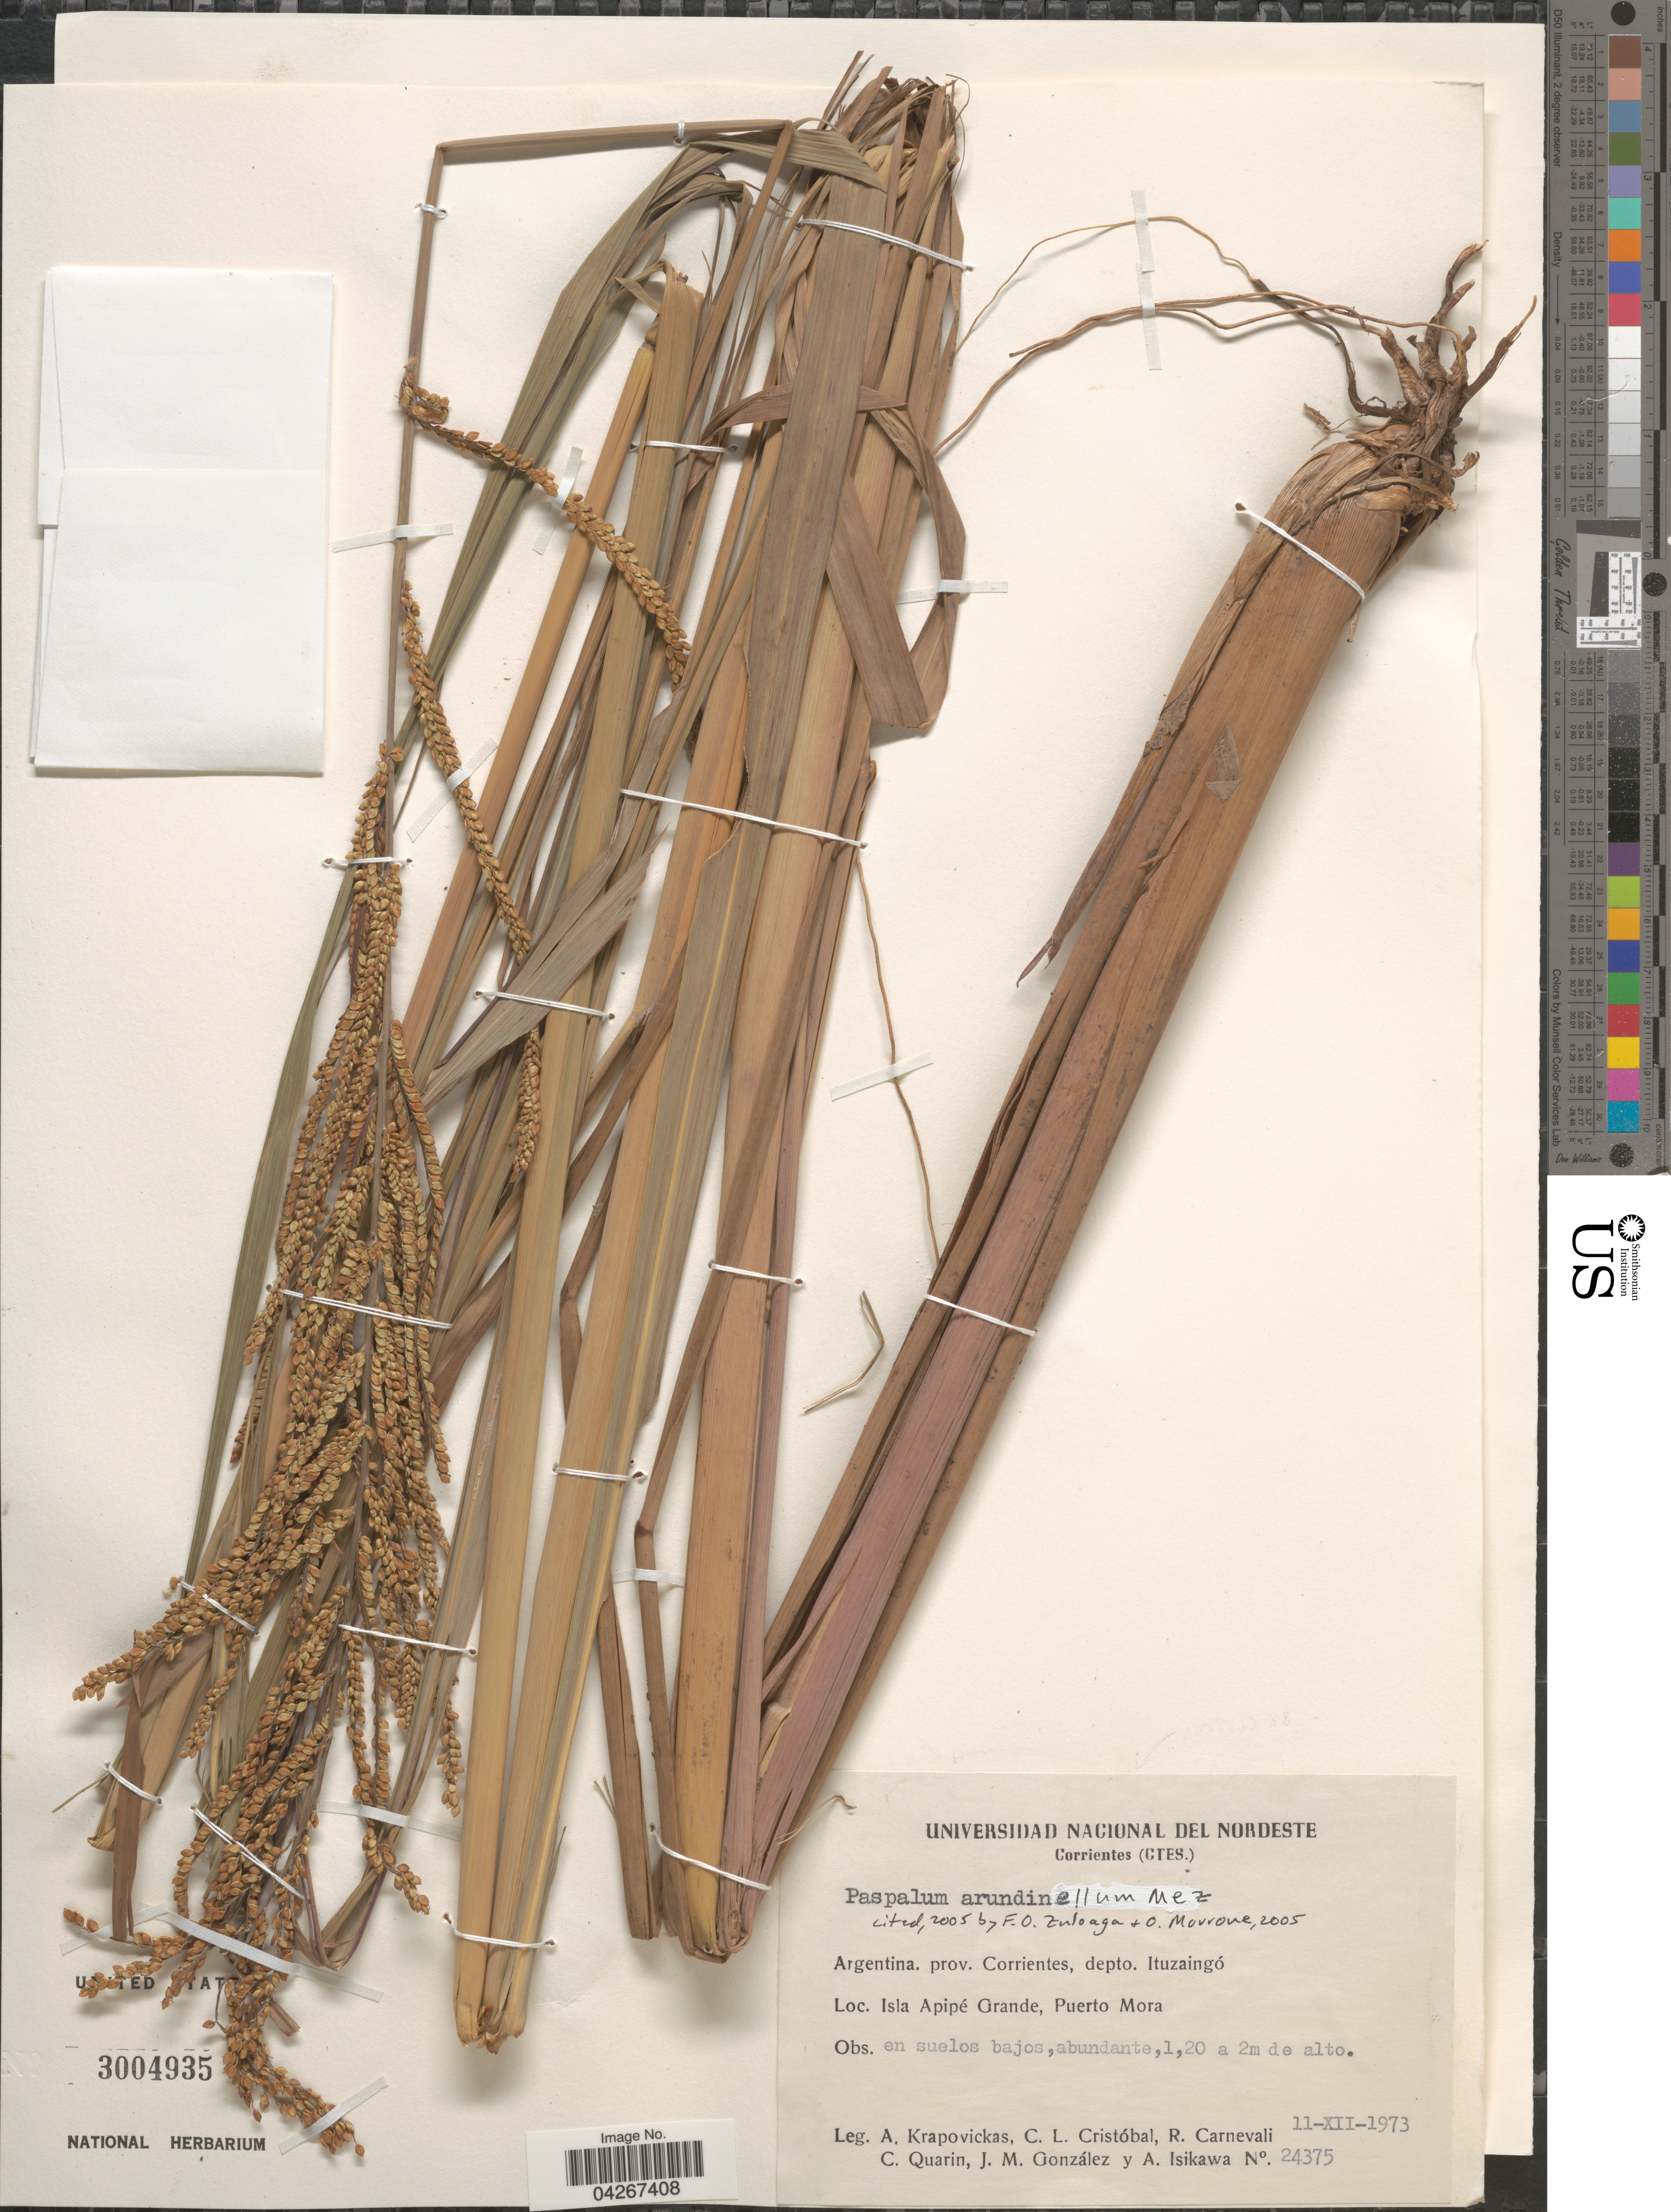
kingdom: Plantae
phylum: Tracheophyta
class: Liliopsida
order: Poales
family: Poaceae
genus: Paspalum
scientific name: Paspalum arundinellum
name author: Mez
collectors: A. Krapovickas, C. L. Cristóbal, R. Carnevali, C. Quarin & et al.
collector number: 24375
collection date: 1973-12-11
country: Argentina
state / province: Corrientes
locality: Depto. Ituzaingó. Isla Apipé Grande, Puerto Mora.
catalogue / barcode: US 3004935